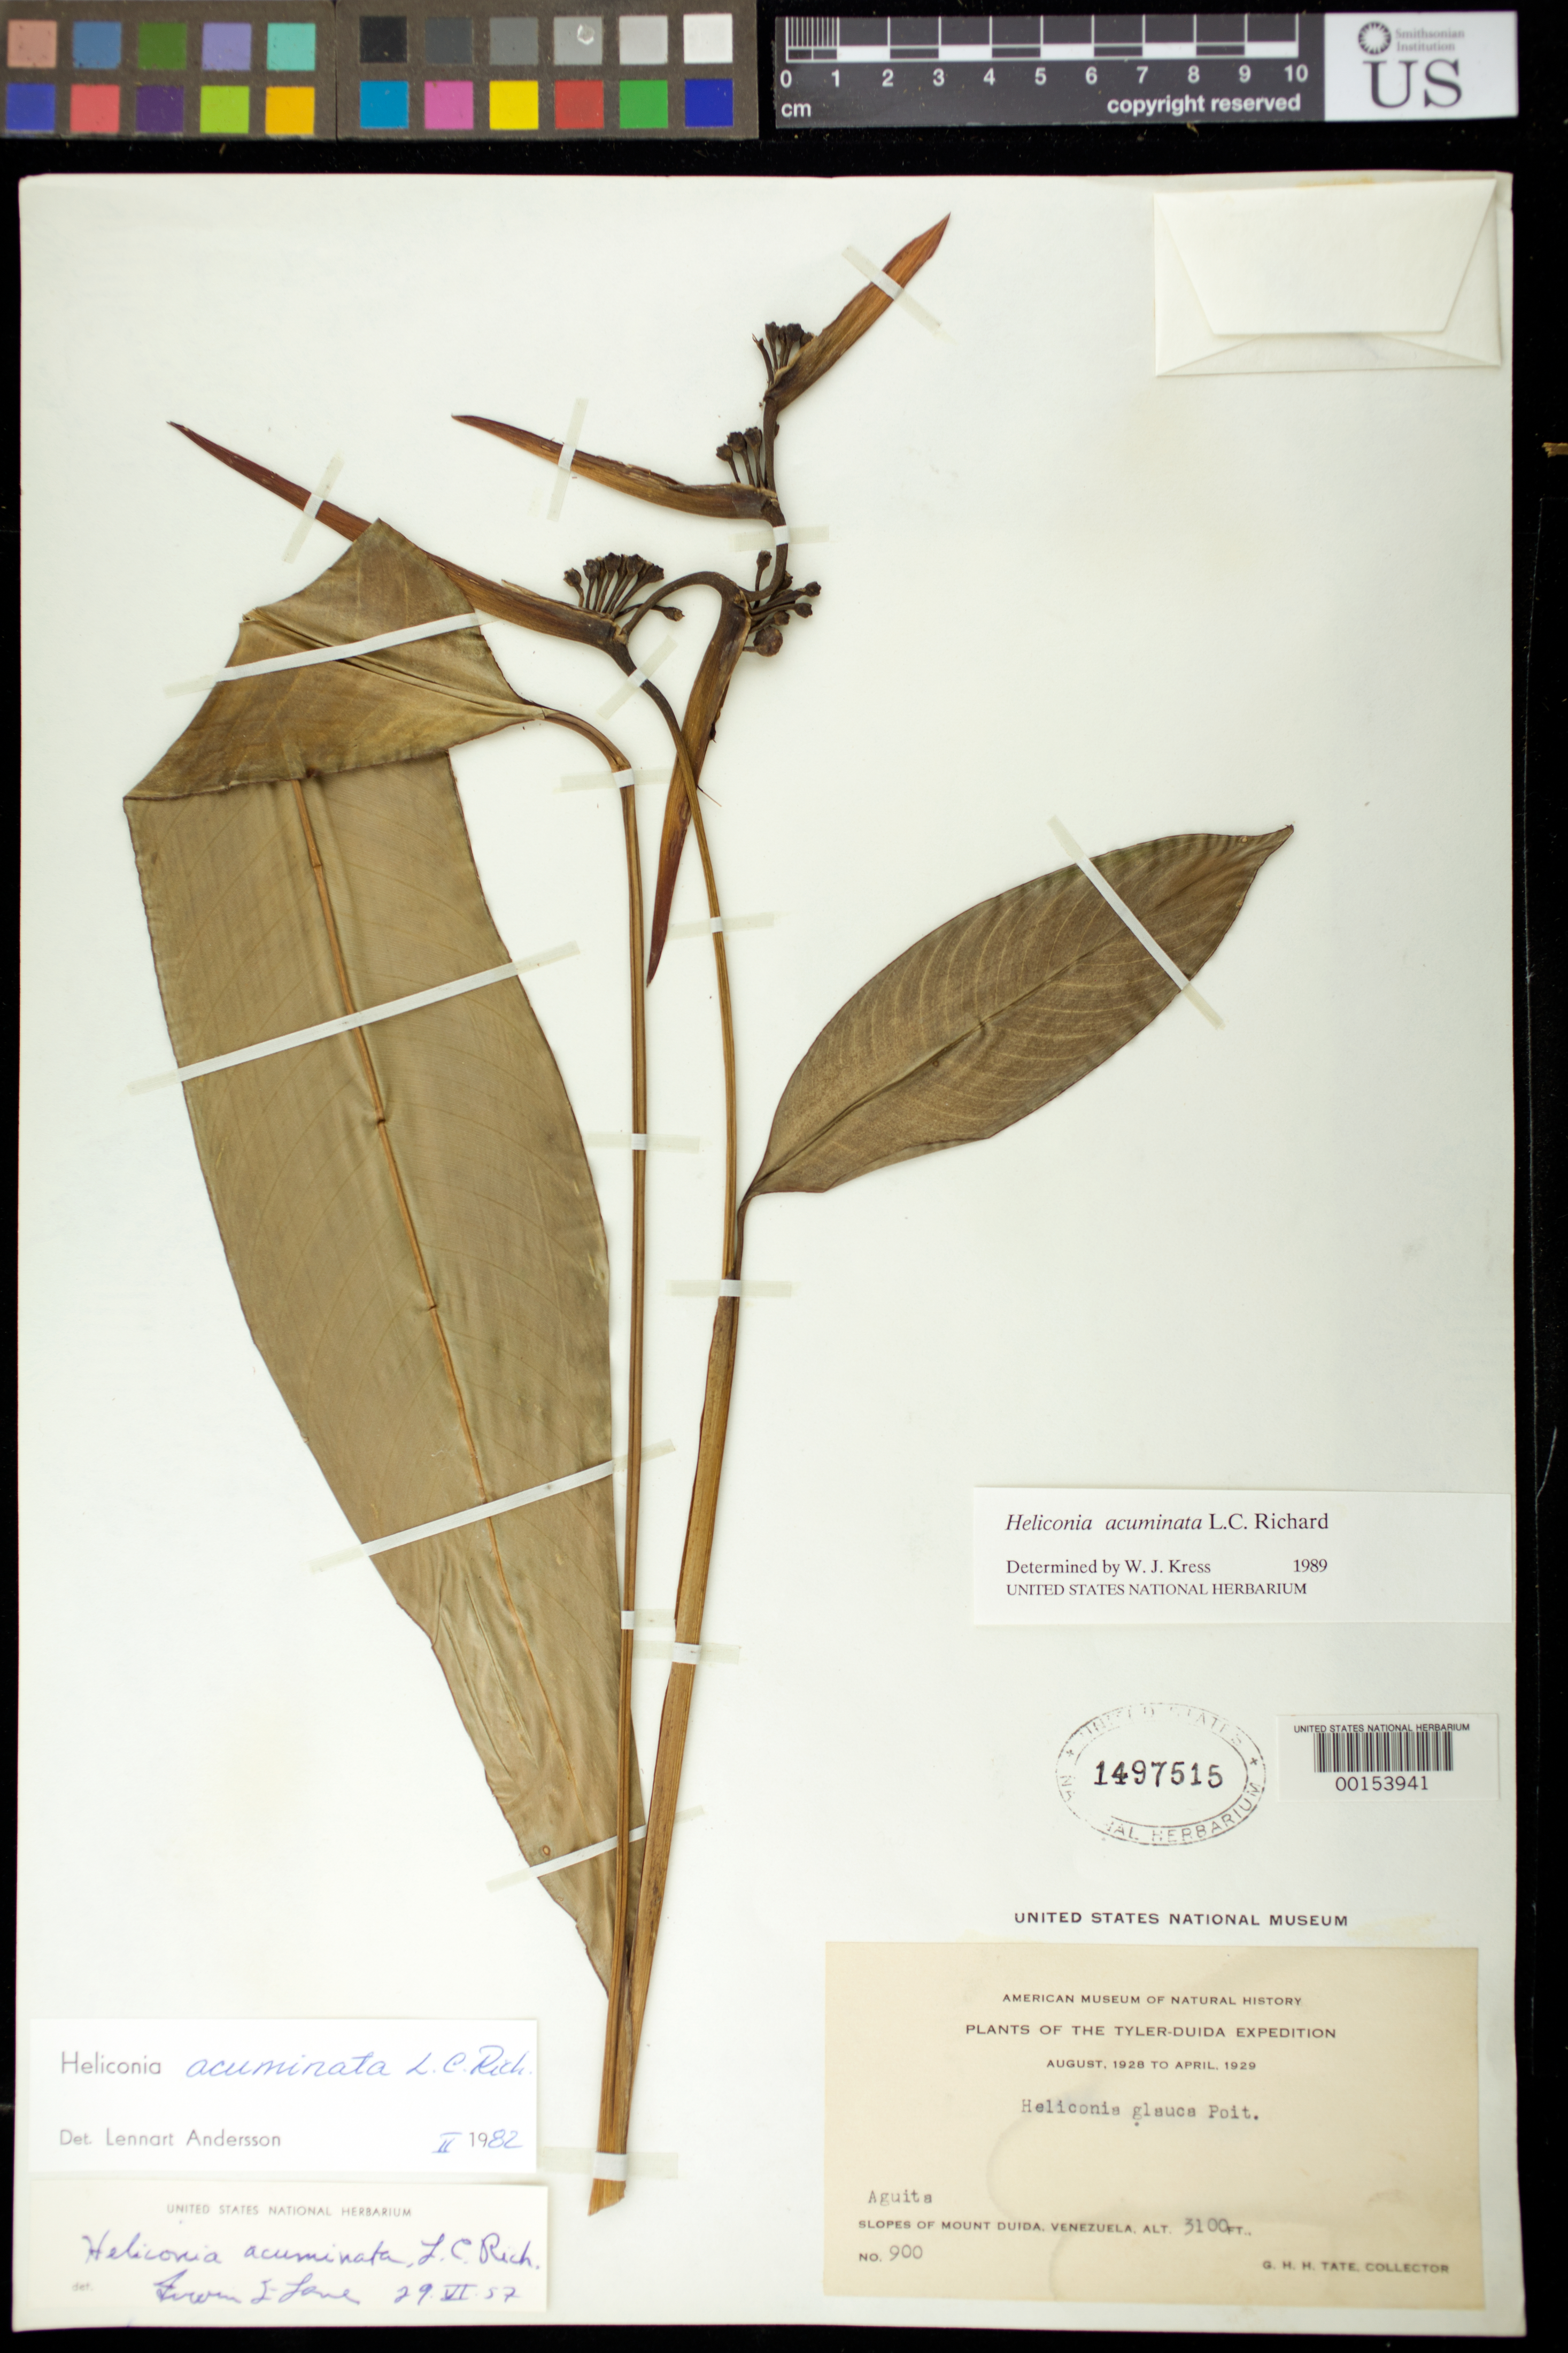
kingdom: Plantae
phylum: Tracheophyta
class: Liliopsida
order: Zingiberales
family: Heliconiaceae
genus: Heliconia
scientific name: Heliconia acuminata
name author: A. Rich.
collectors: G. Tate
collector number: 900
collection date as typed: Aug 1928 to -- Apr 1929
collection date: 1928-08/1929-04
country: Venezuela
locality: Slopes of mount duida, aguita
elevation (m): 945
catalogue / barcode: US 1497515